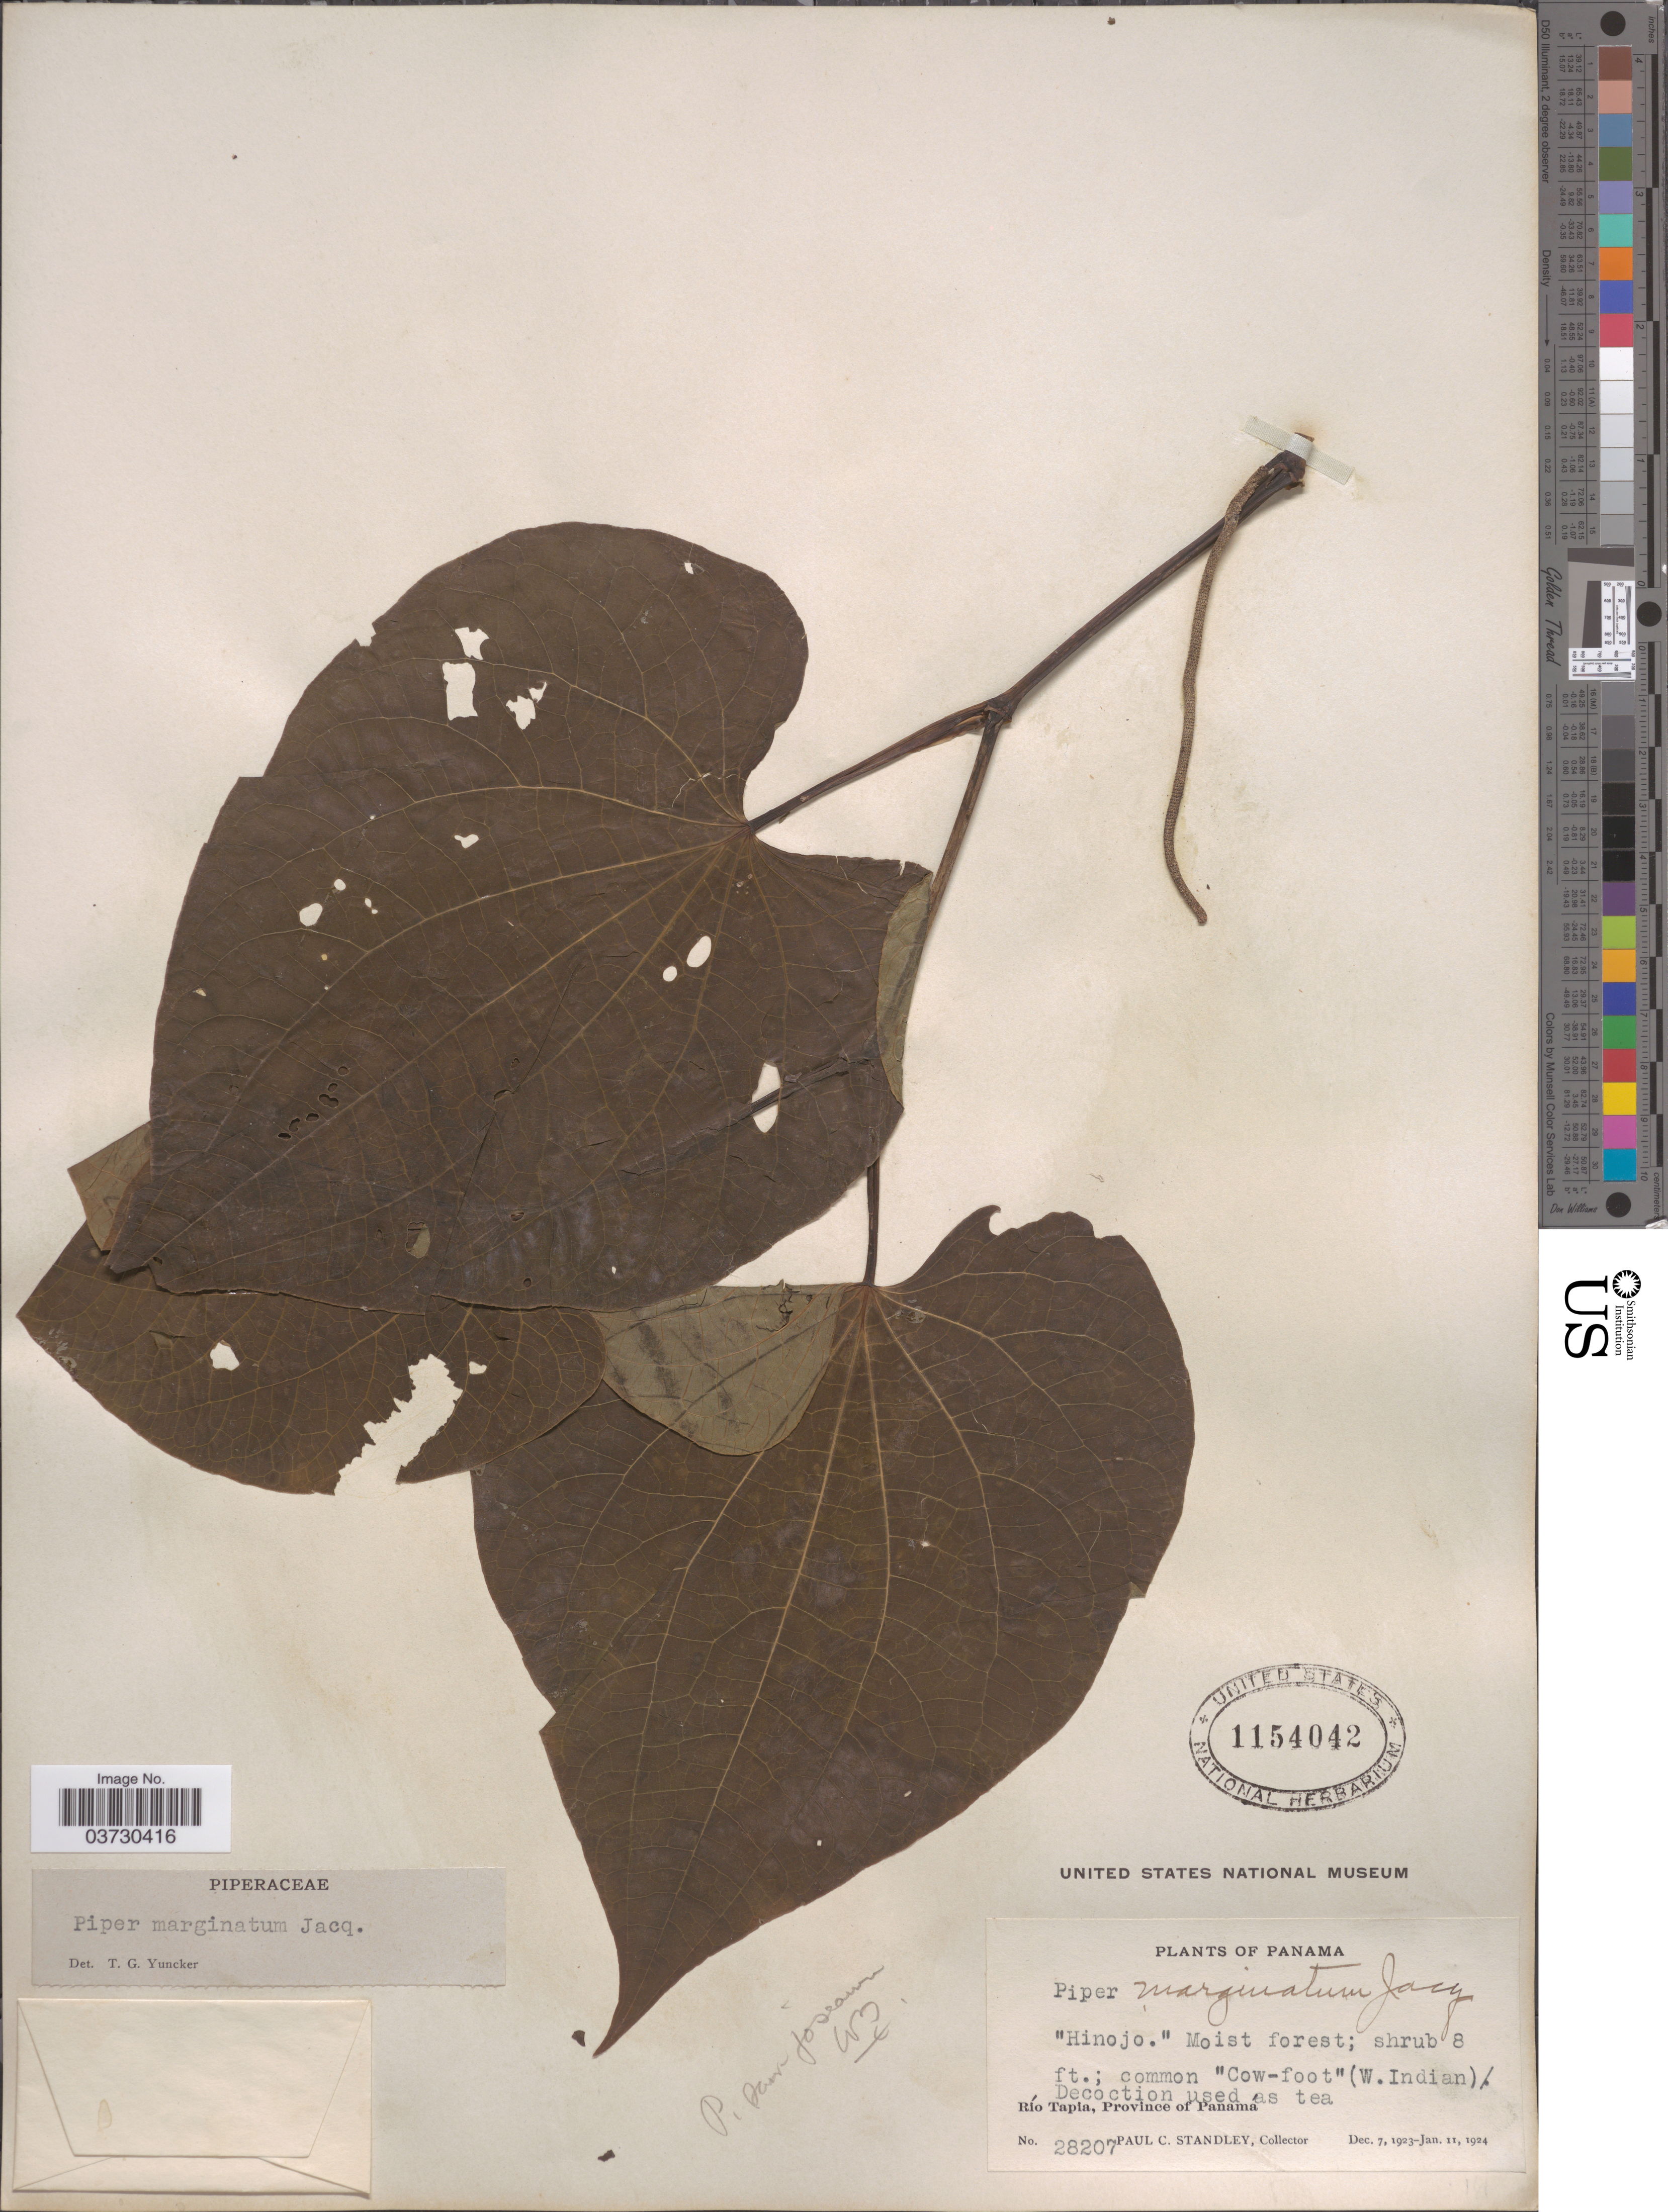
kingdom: Plantae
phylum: Tracheophyta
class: Magnoliopsida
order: Piperales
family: Piperaceae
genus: Piper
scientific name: Piper marginatum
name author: Jacq.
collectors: P. C. Standley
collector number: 28207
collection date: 1923-12-07/1924-01-11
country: Panama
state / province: Panamá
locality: Río Tapia.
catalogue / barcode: US 1154042